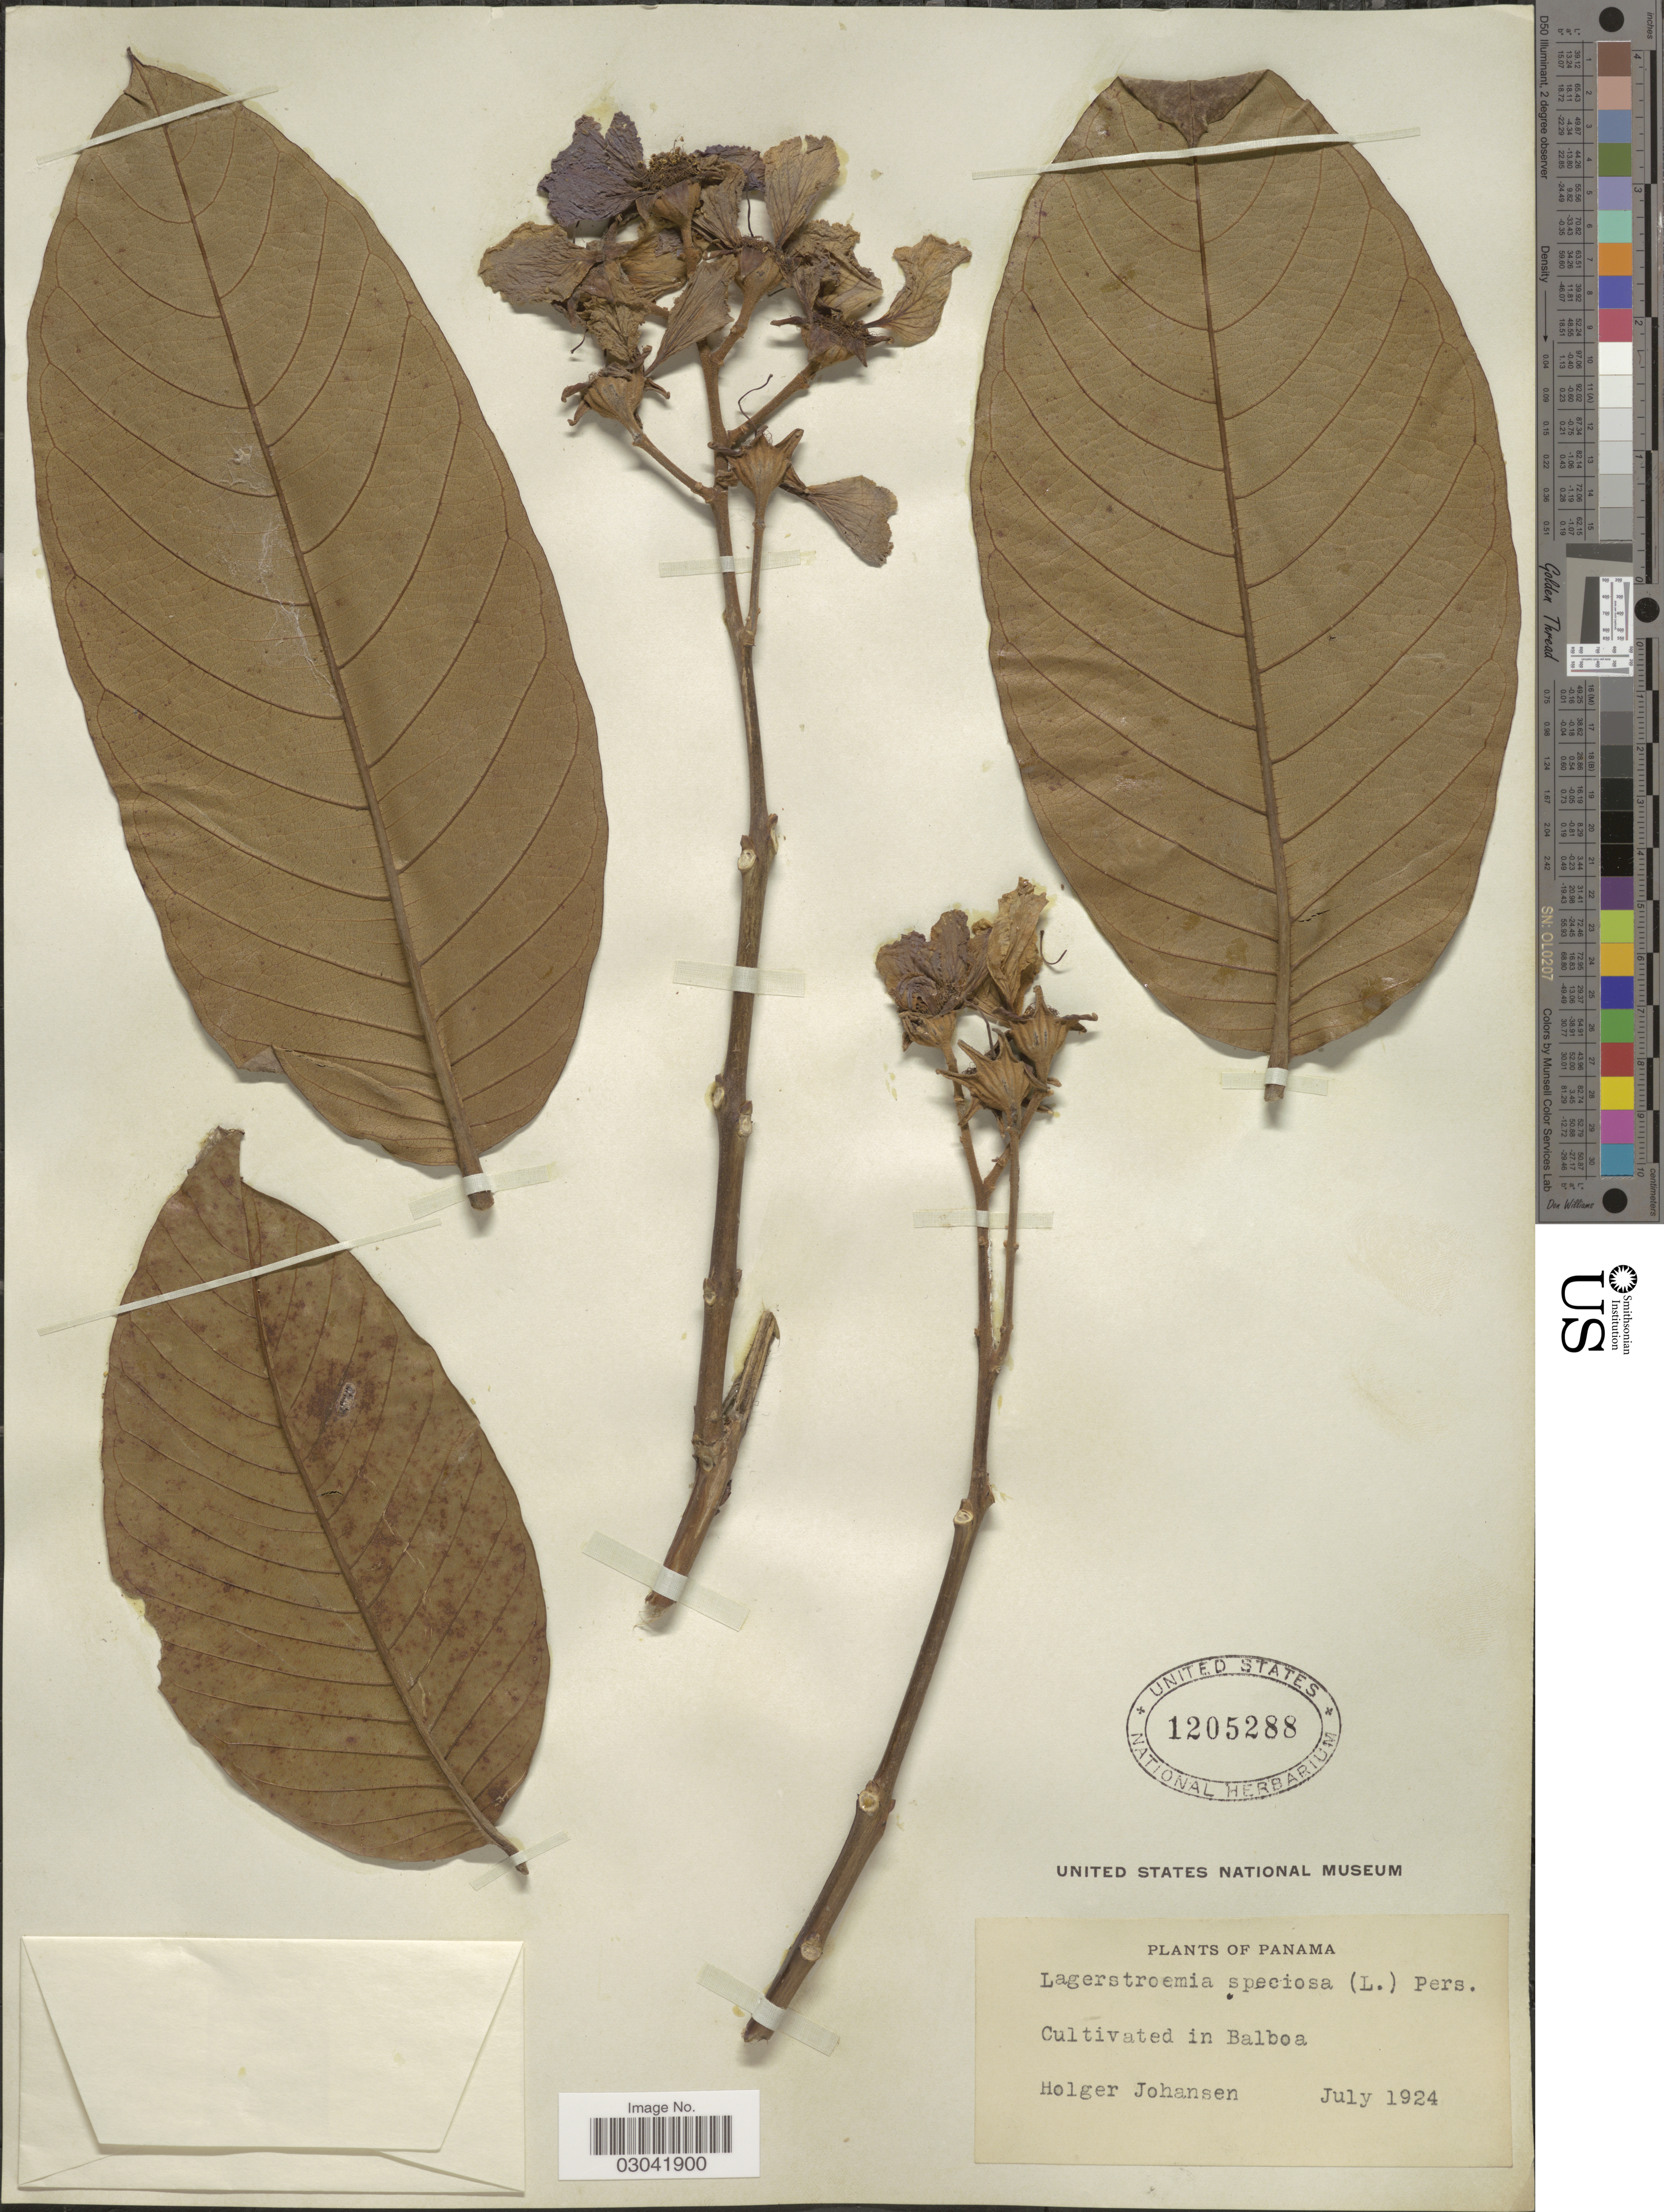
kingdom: Plantae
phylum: Tracheophyta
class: Magnoliopsida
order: Myrtales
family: Lythraceae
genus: Lagerstroemia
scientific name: Lagerstroemia speciosa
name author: (L.) Pers.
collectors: H. Johansen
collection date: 1924-07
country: Panama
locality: In Balboa.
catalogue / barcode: US 1205288